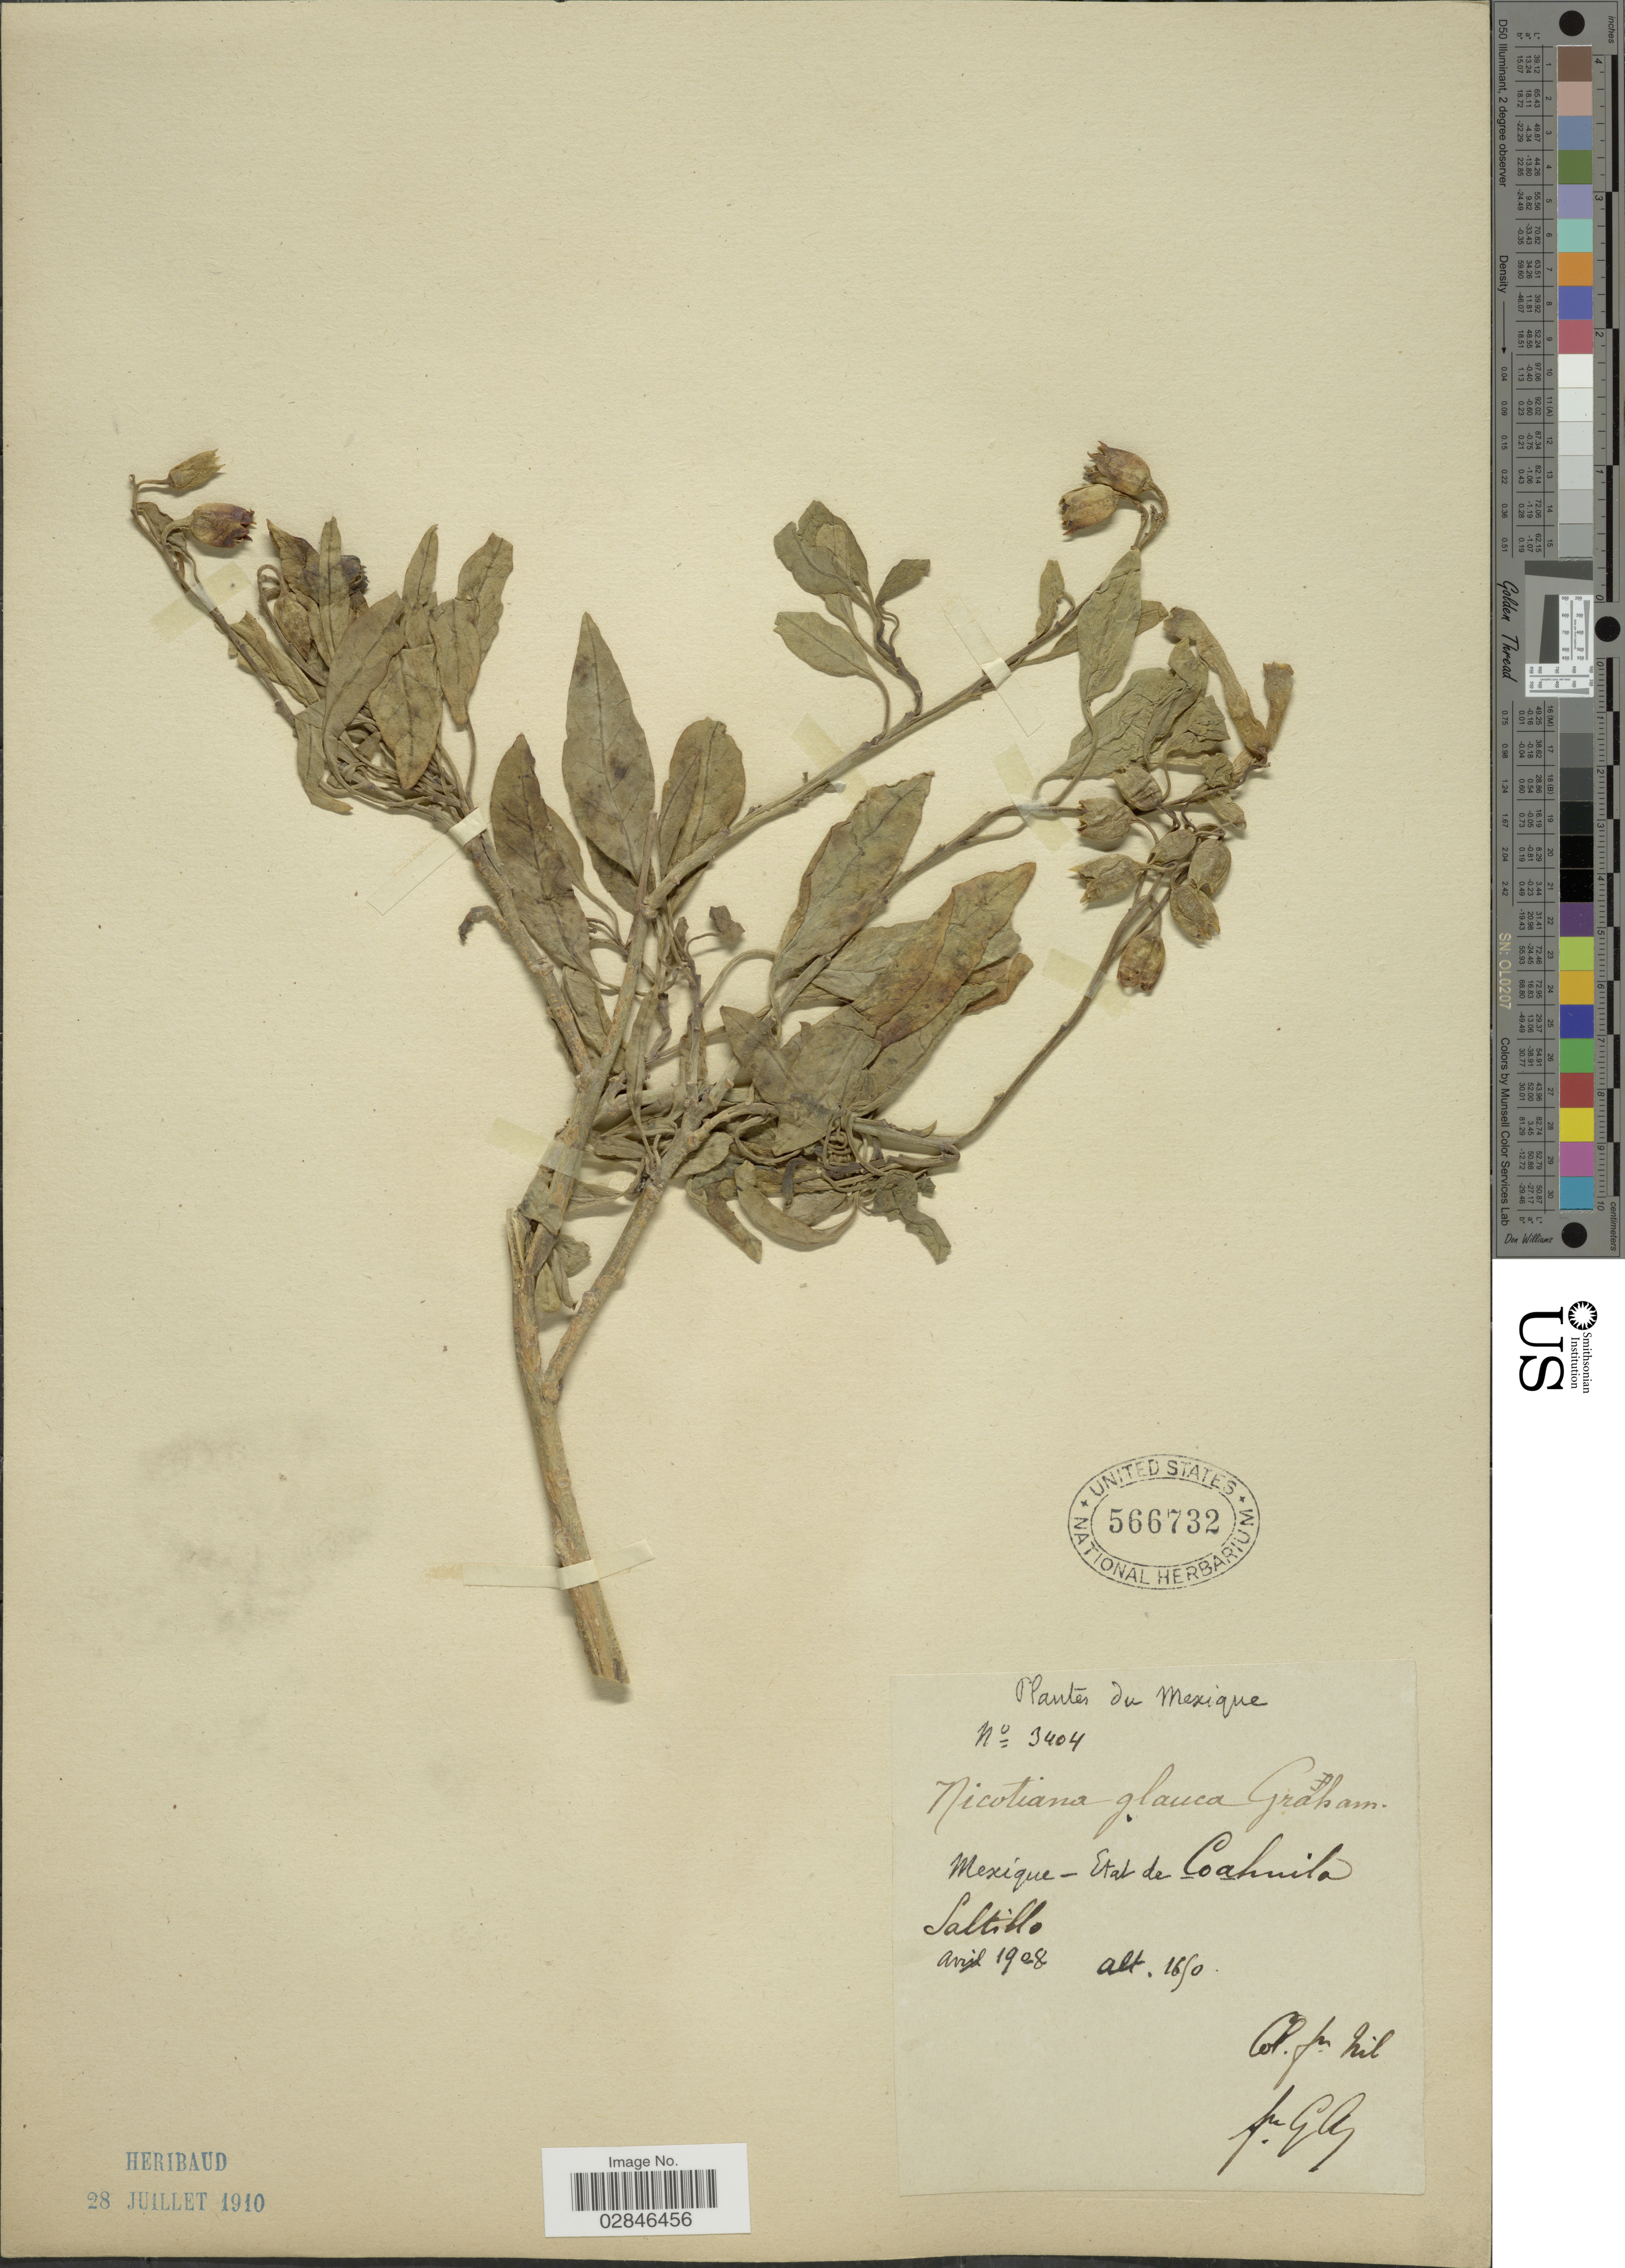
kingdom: Plantae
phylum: Tracheophyta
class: Magnoliopsida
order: Solanales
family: Solanaceae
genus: Nicotiana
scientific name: Nicotiana glauca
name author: Graham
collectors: Bro. Nil & Collector illegible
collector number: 3404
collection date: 1908-04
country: Mexico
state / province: Coahuila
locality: Saltillo.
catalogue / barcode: US 566732